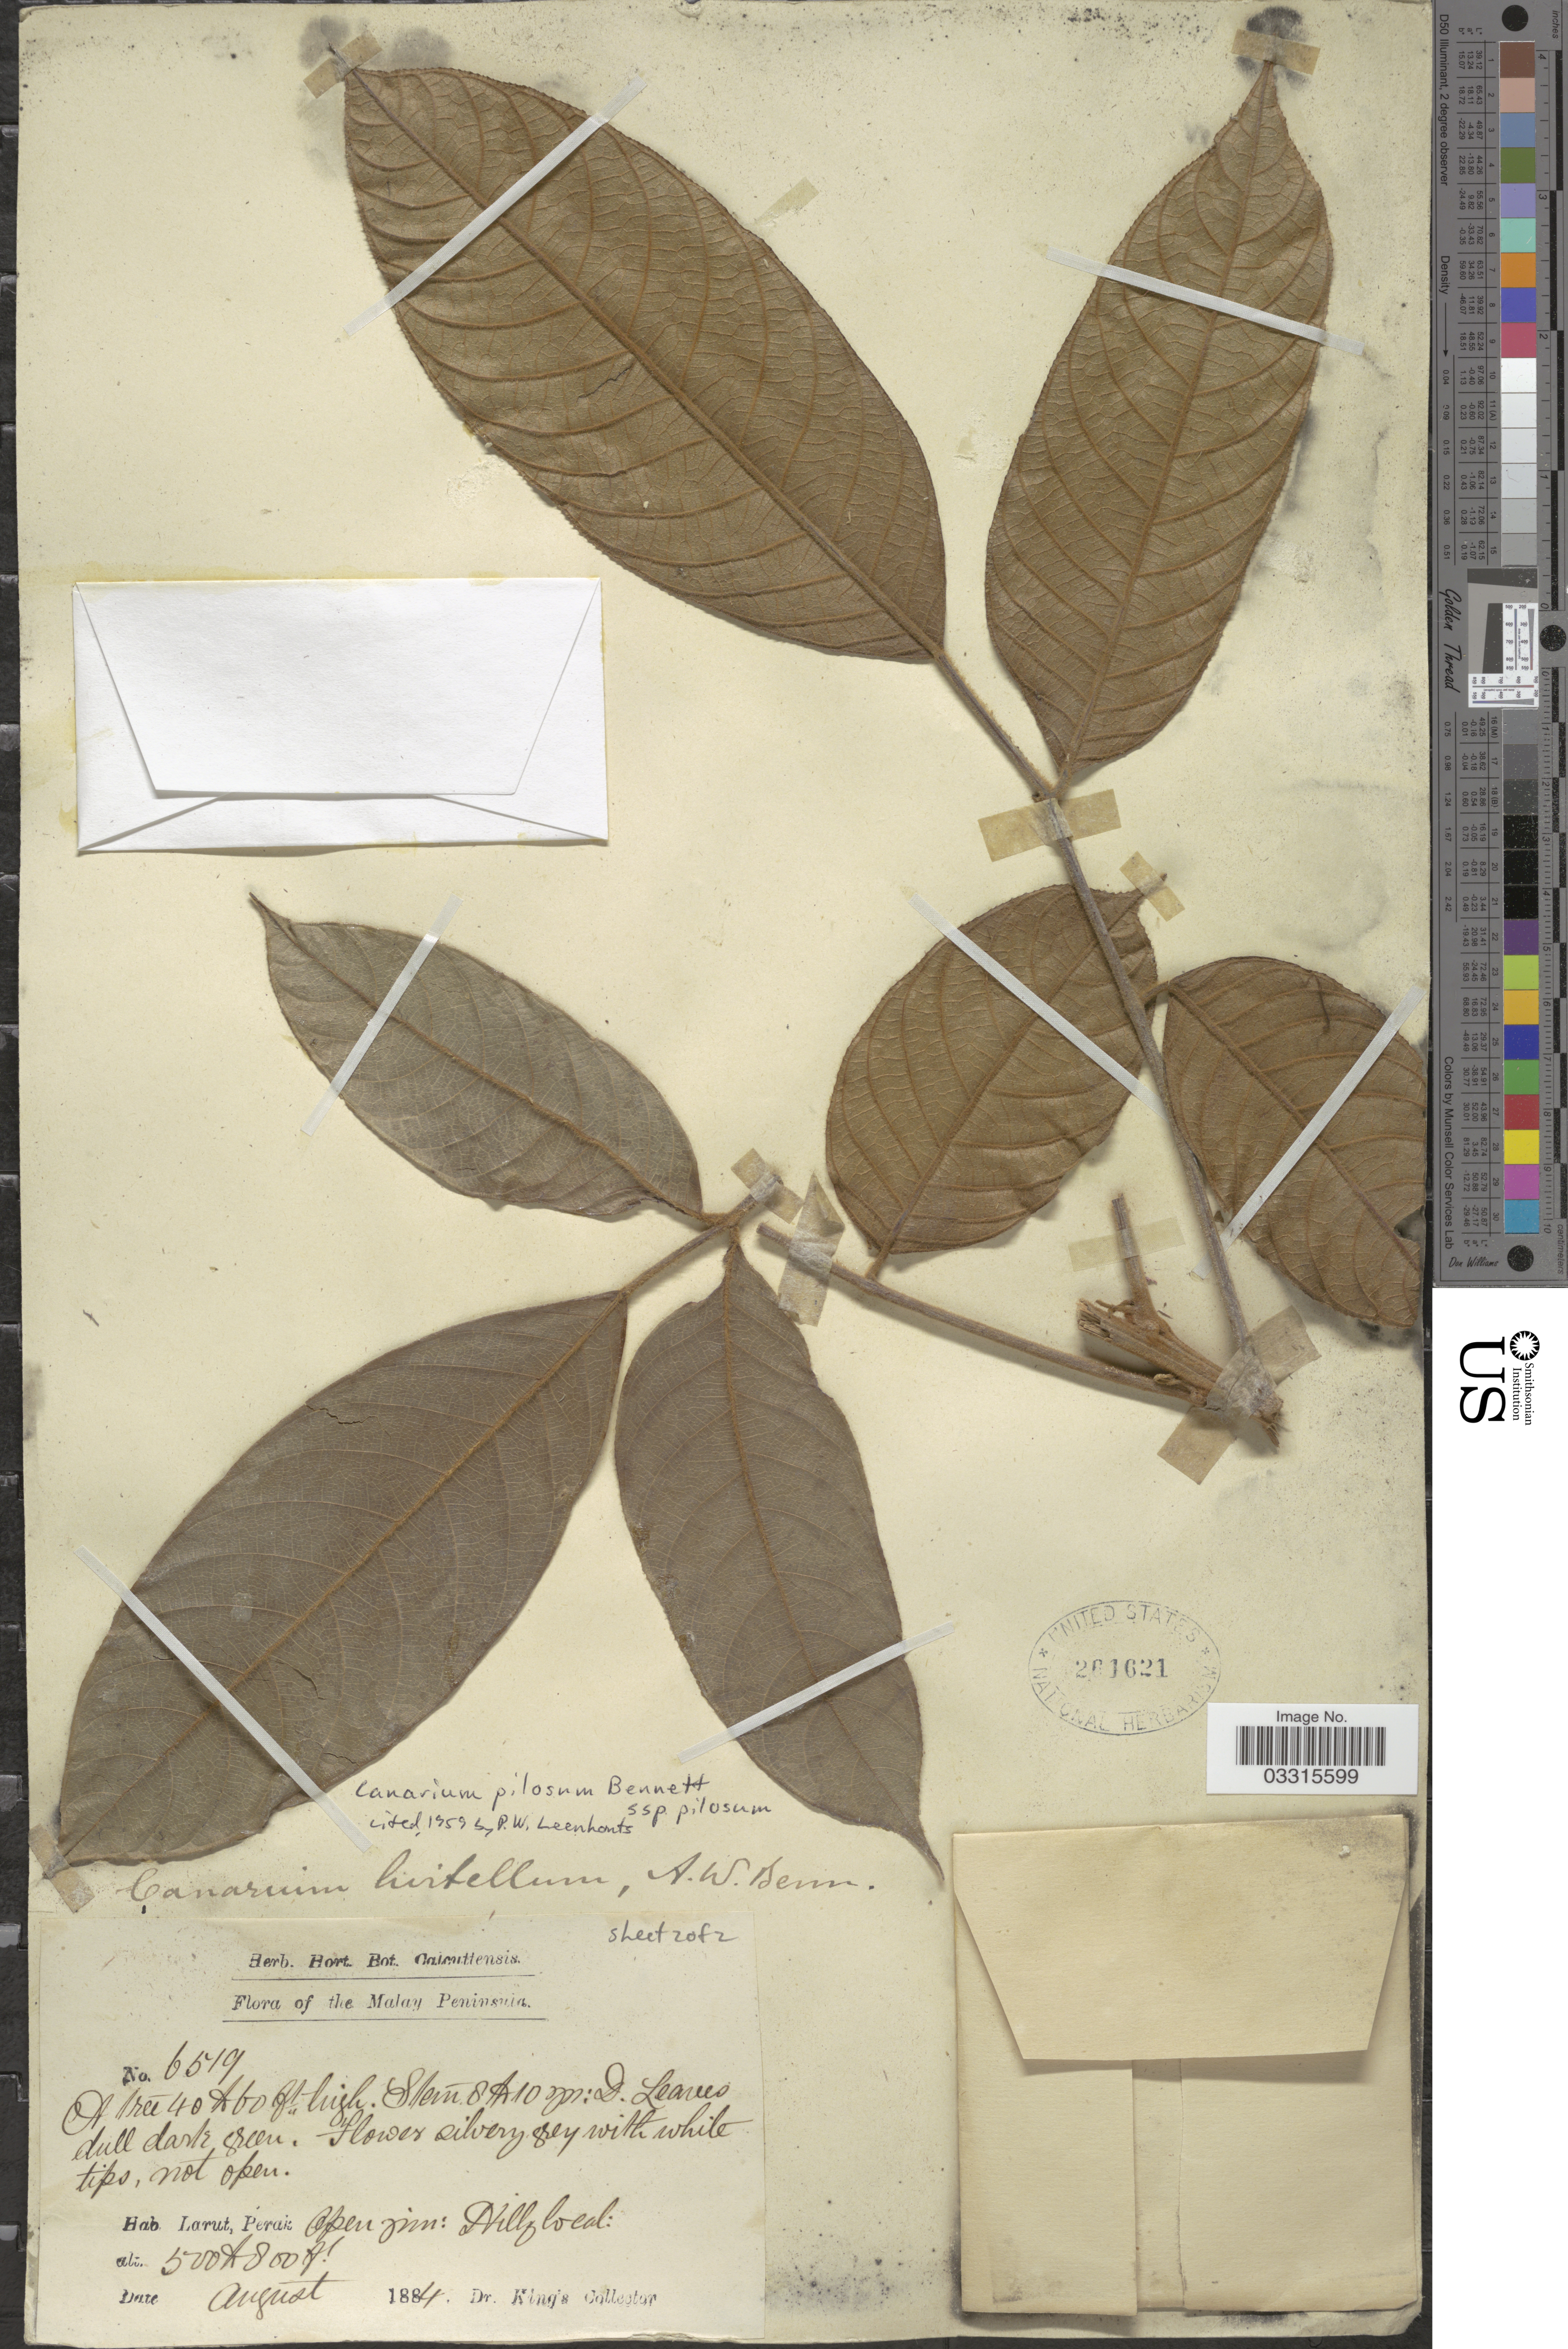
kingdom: Plantae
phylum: Tracheophyta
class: Magnoliopsida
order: Sapindales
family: Burseraceae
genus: Canarium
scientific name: Canarium pilosum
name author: A.W. Benn.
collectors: Dr. King's collector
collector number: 6519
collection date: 1884-08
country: Malaysia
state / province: Perak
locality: Malay Peninsula. Larut.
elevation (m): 152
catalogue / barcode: US 261621